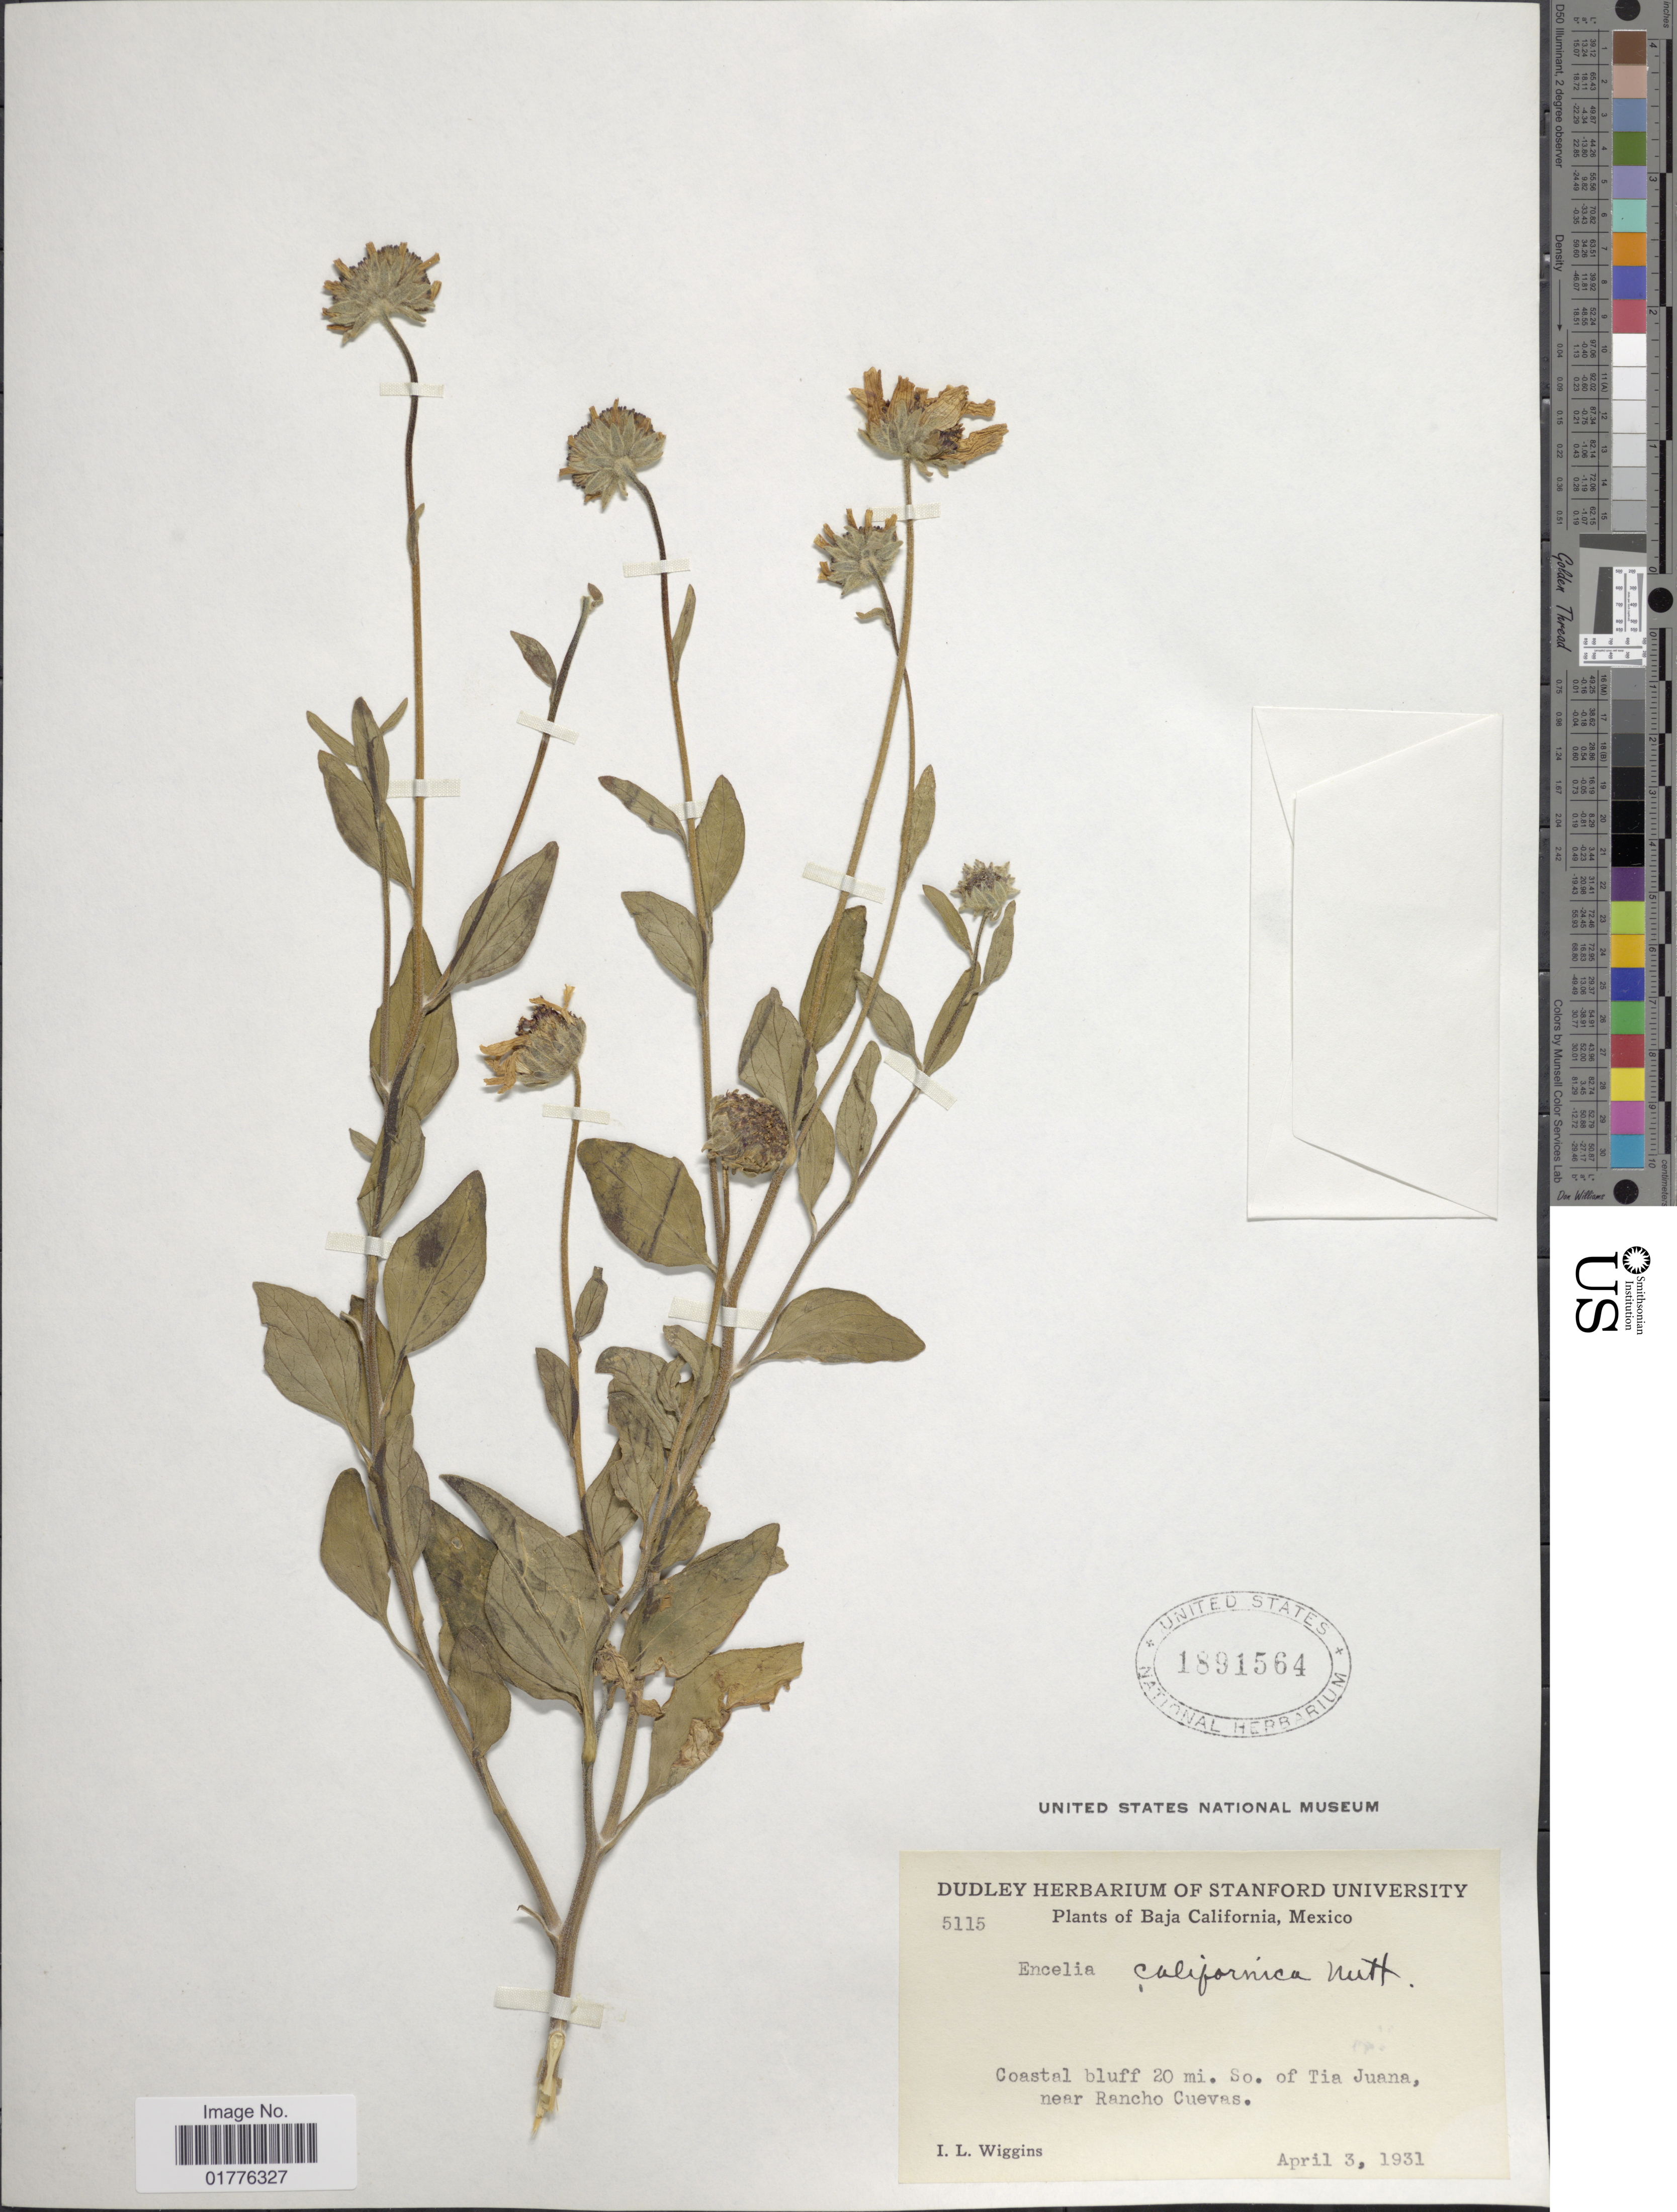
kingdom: Plantae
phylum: Tracheophyta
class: Magnoliopsida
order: Asterales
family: Asteraceae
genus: Encelia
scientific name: Encelia californica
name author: Nutt.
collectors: I. L. Wiggins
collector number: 5115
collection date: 1931-04-03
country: Mexico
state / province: Baja California Sur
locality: Coastal bluff 20 mi. So. of Tia Juana, near Rancho Cuevas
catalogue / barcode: US 1891564